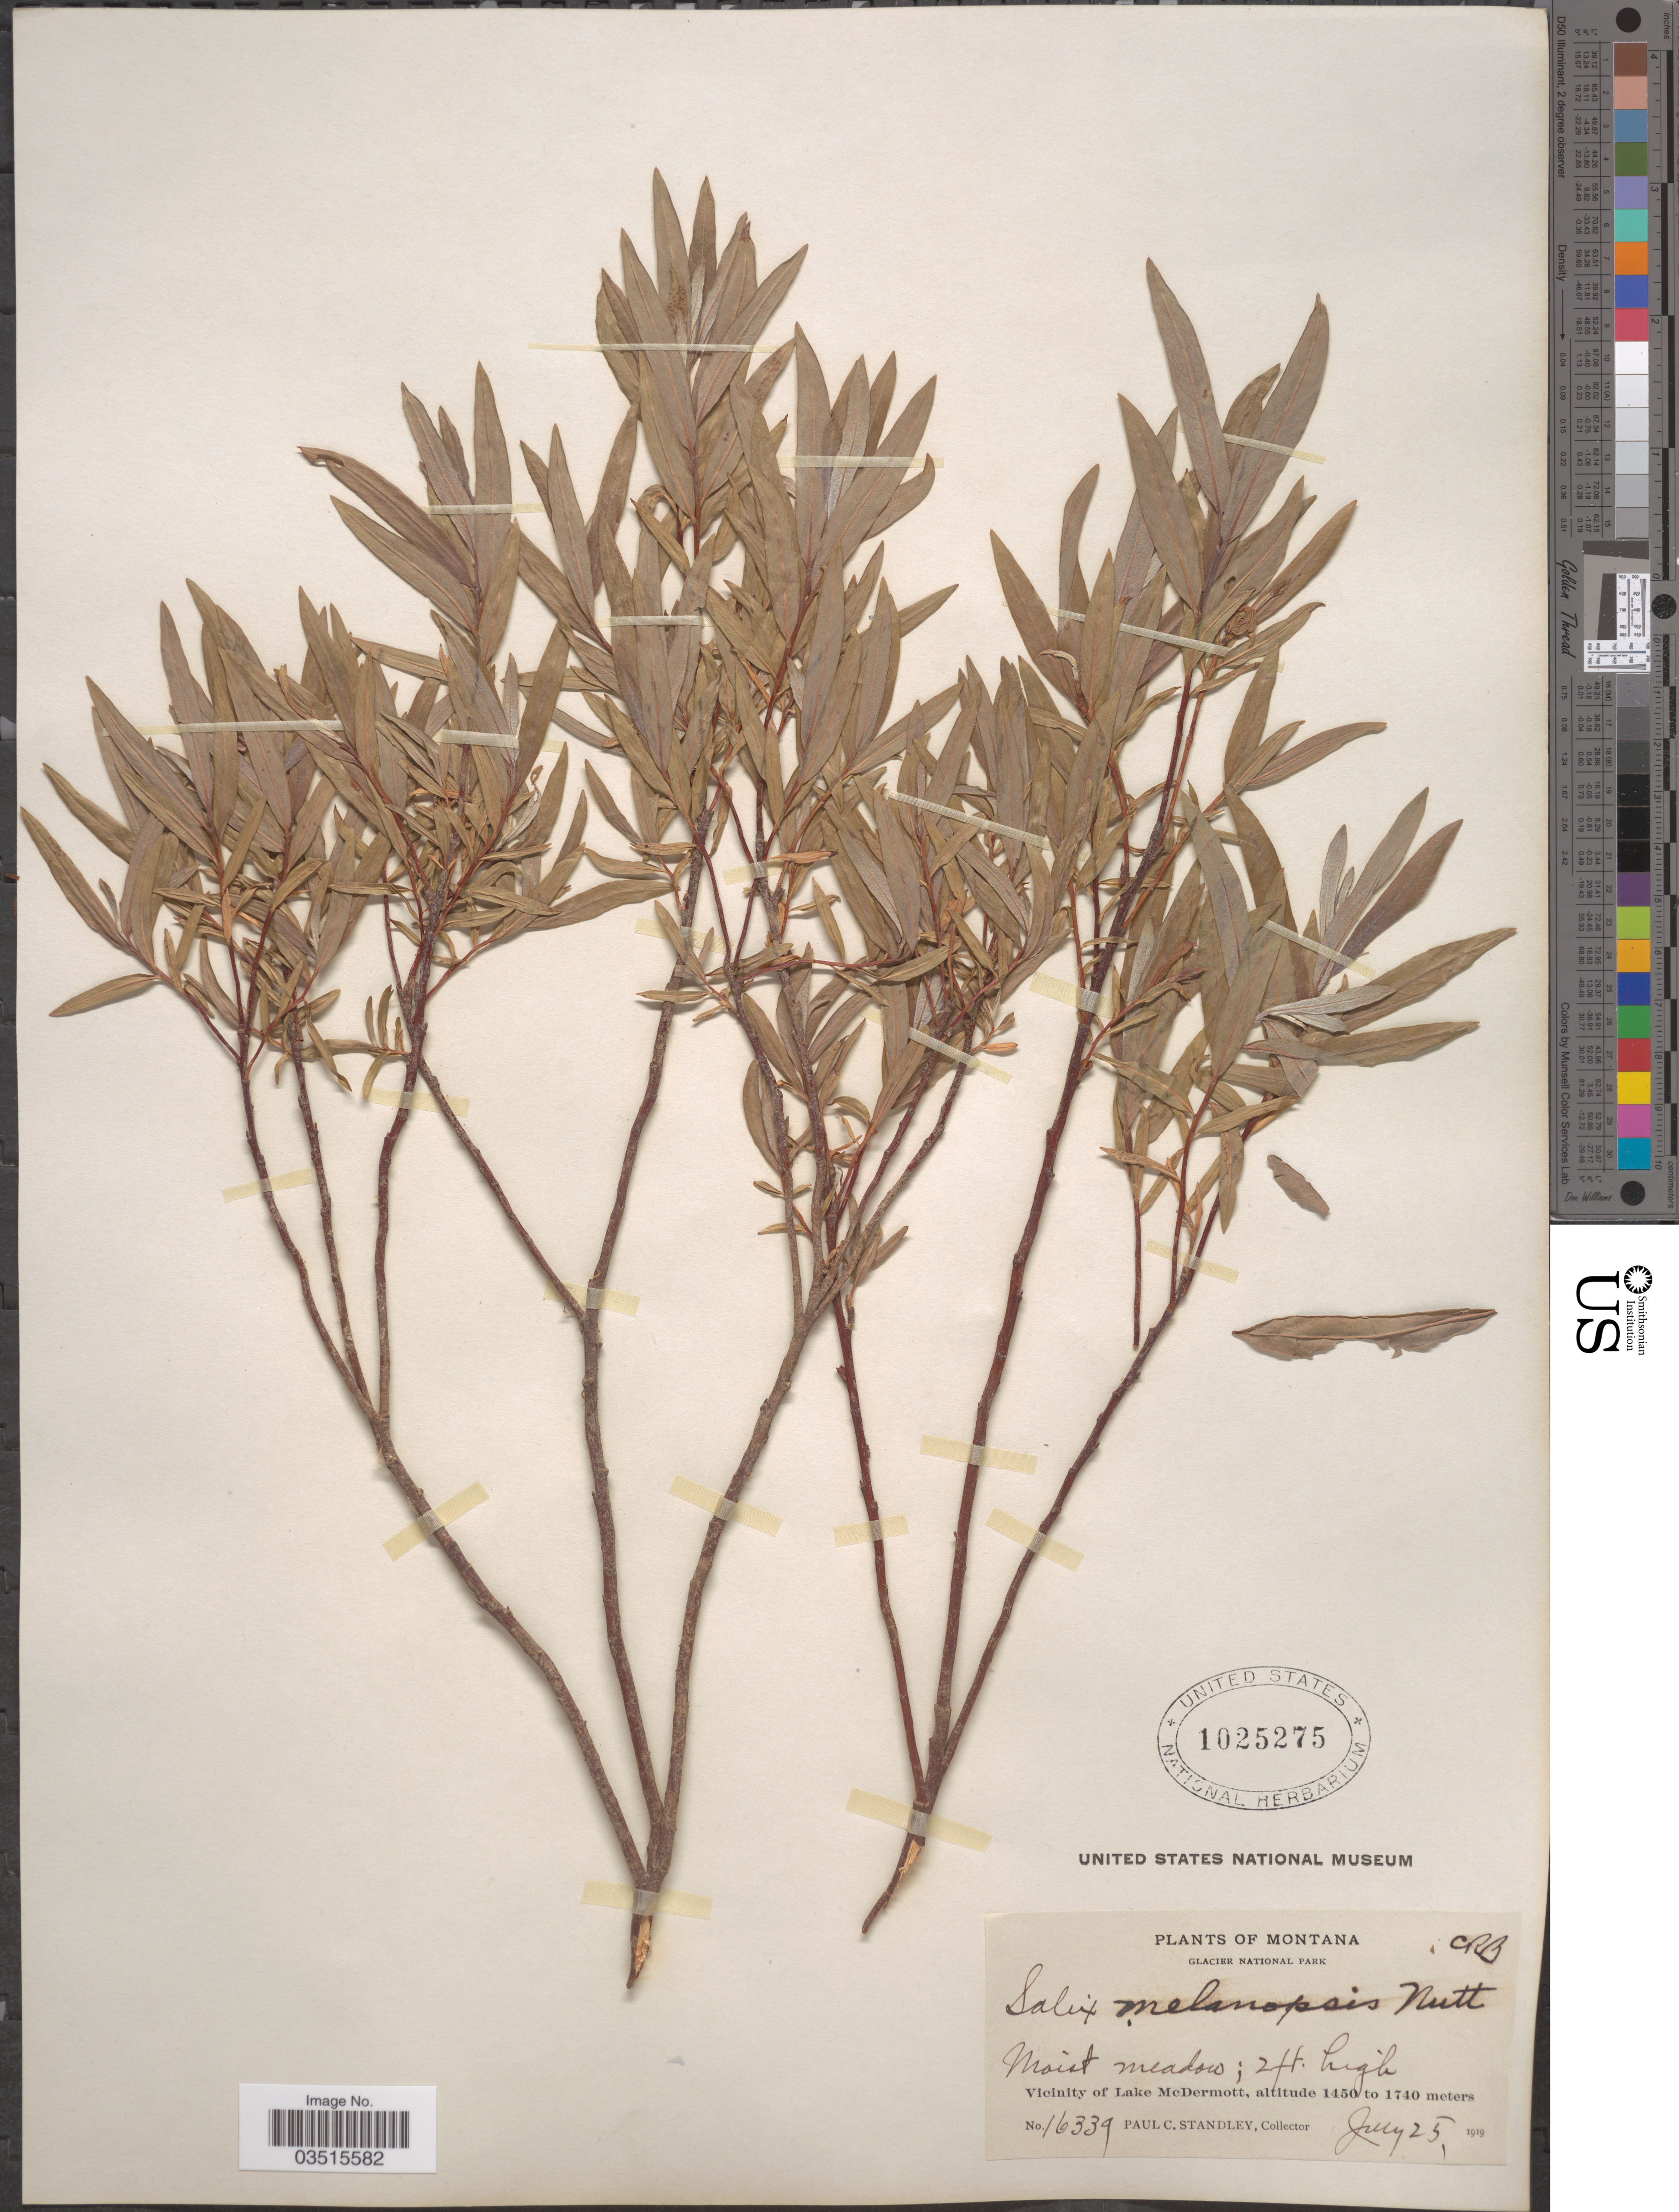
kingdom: Plantae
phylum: Tracheophyta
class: Magnoliopsida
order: Malpighiales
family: Salicaceae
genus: Salix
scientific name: Salix melanopsis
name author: Nutt.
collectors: P. C. Standley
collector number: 16339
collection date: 1919-07-25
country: United States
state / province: Montana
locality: Glacier National Park. Vicinity of Lake McDermott.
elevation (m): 1450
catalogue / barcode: US 1025275